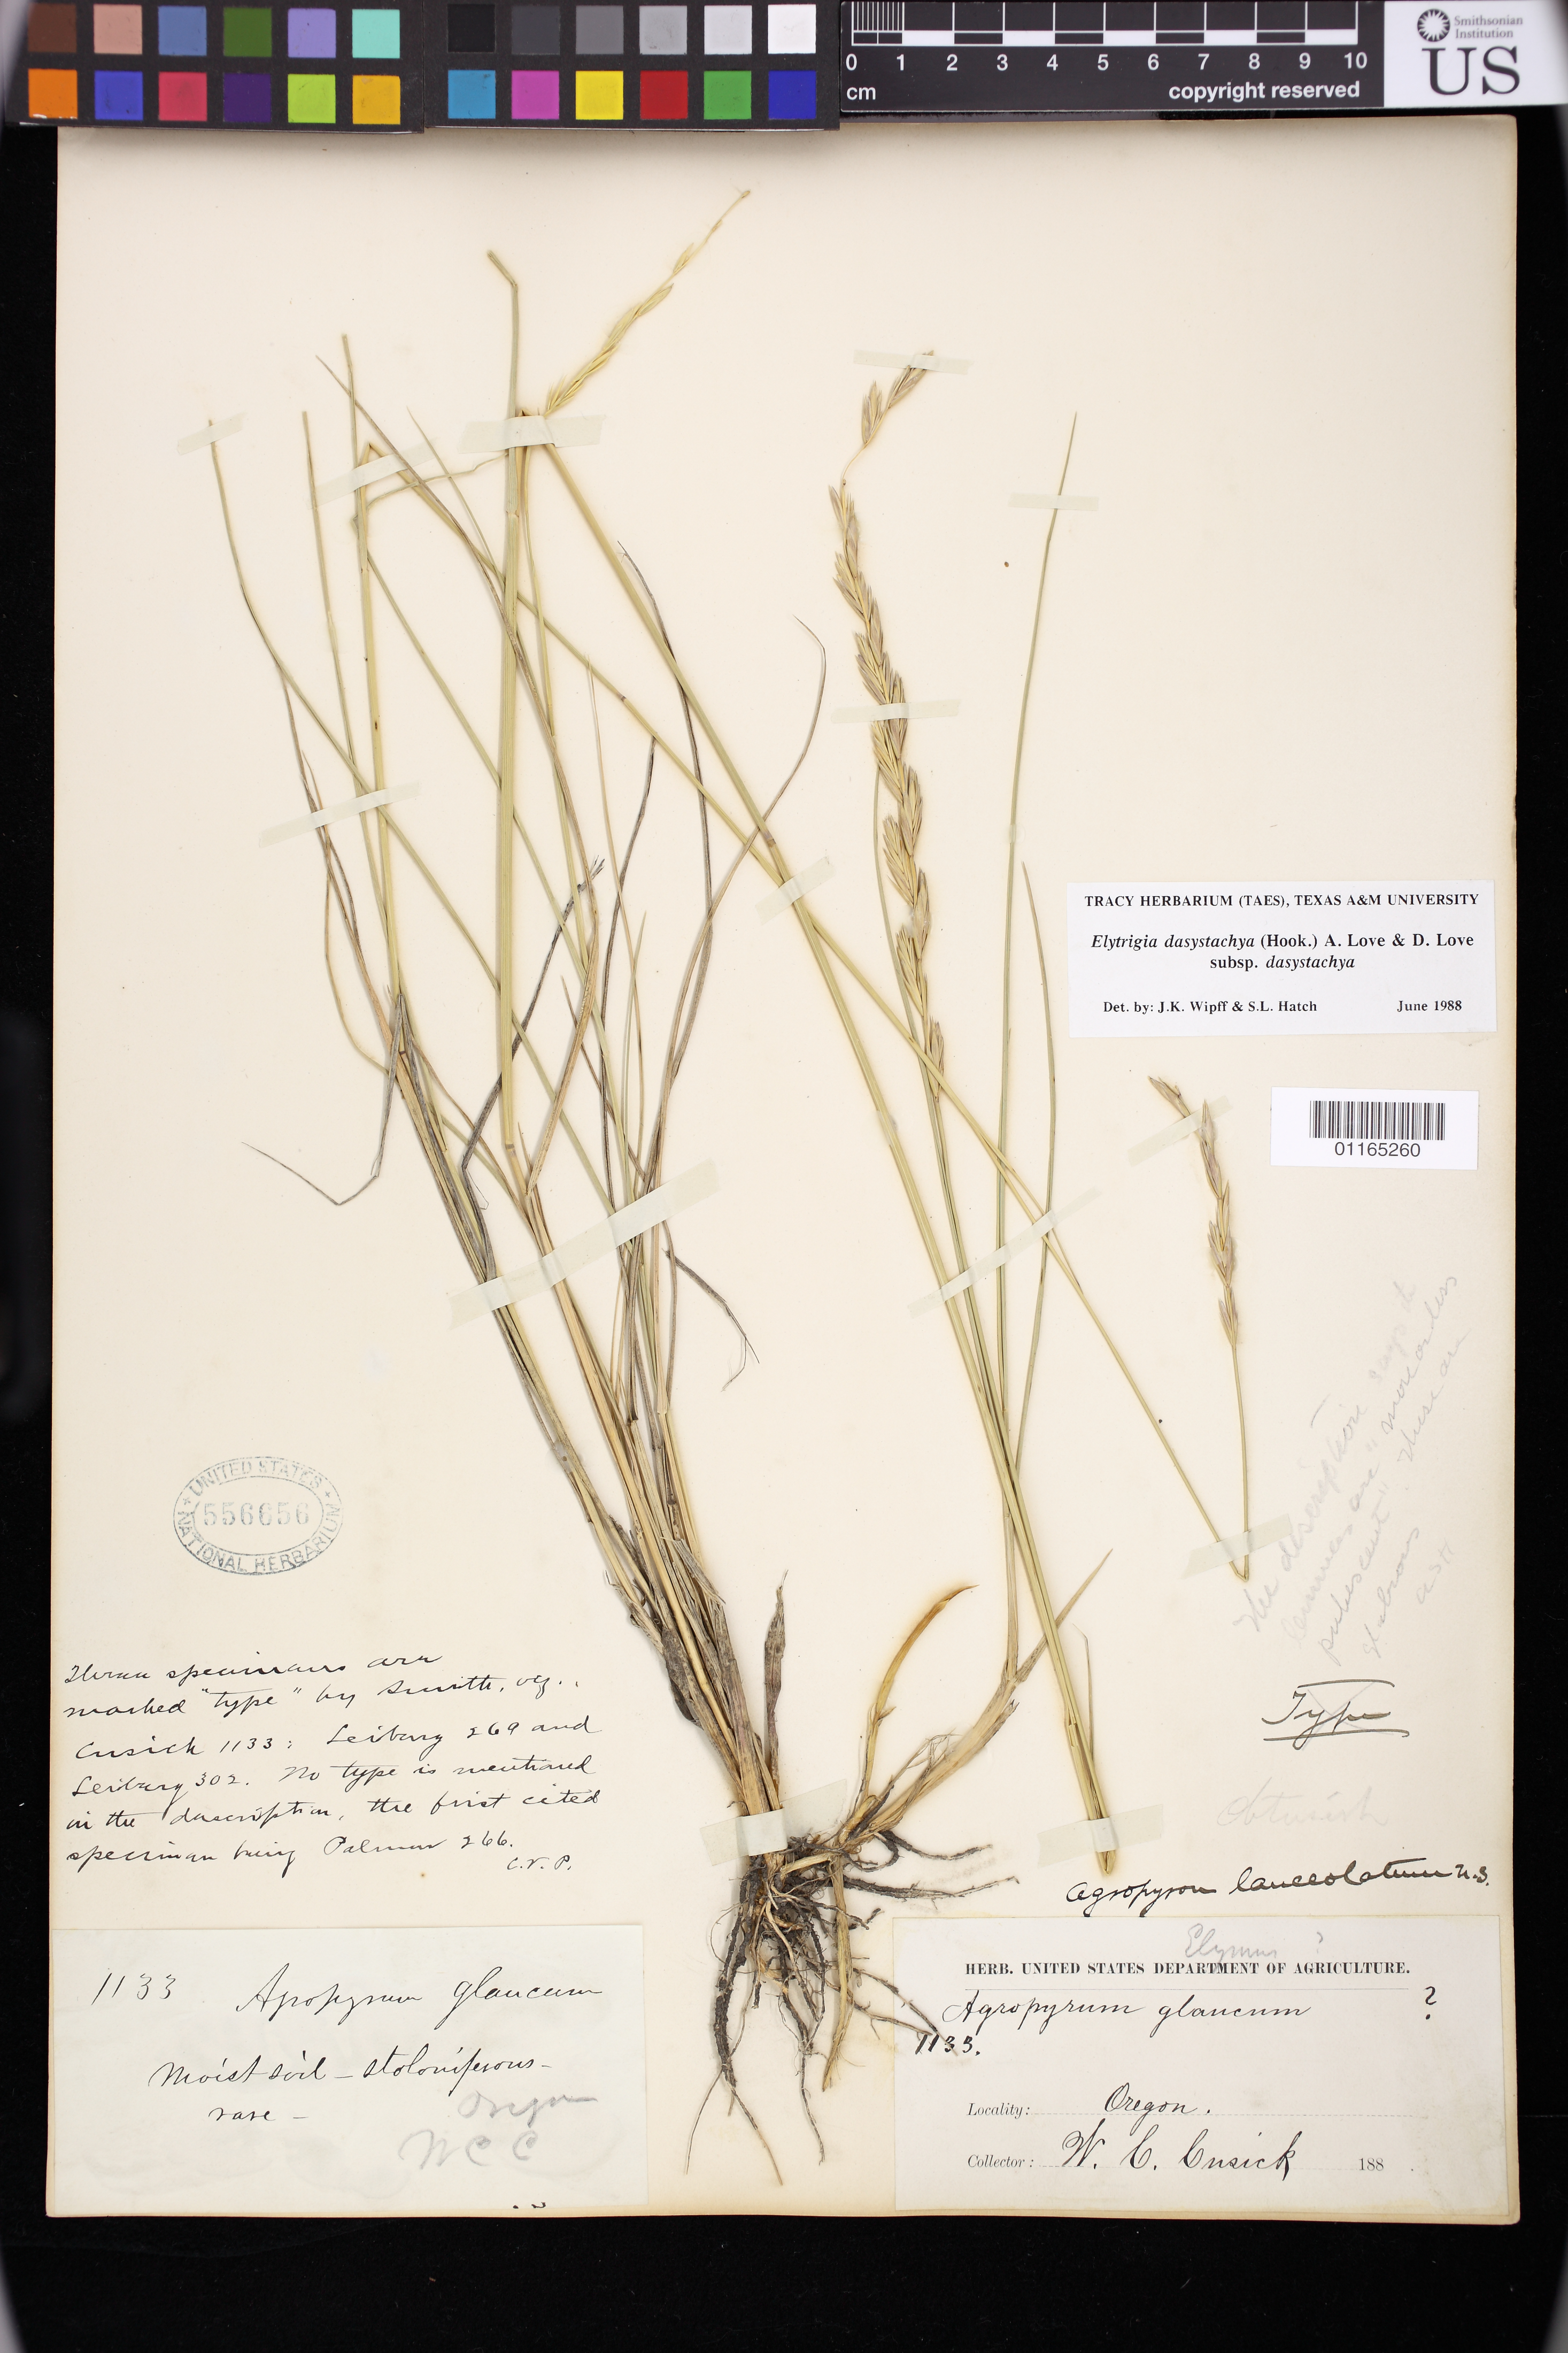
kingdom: Plantae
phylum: Tracheophyta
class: Liliopsida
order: Poales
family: Poaceae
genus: Agropyron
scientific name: Agropyron lanceolatum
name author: Scribn. & J.G. Sm.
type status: Syntype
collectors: W. C. Cusick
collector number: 1133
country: United States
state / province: Oregon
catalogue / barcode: US 556656